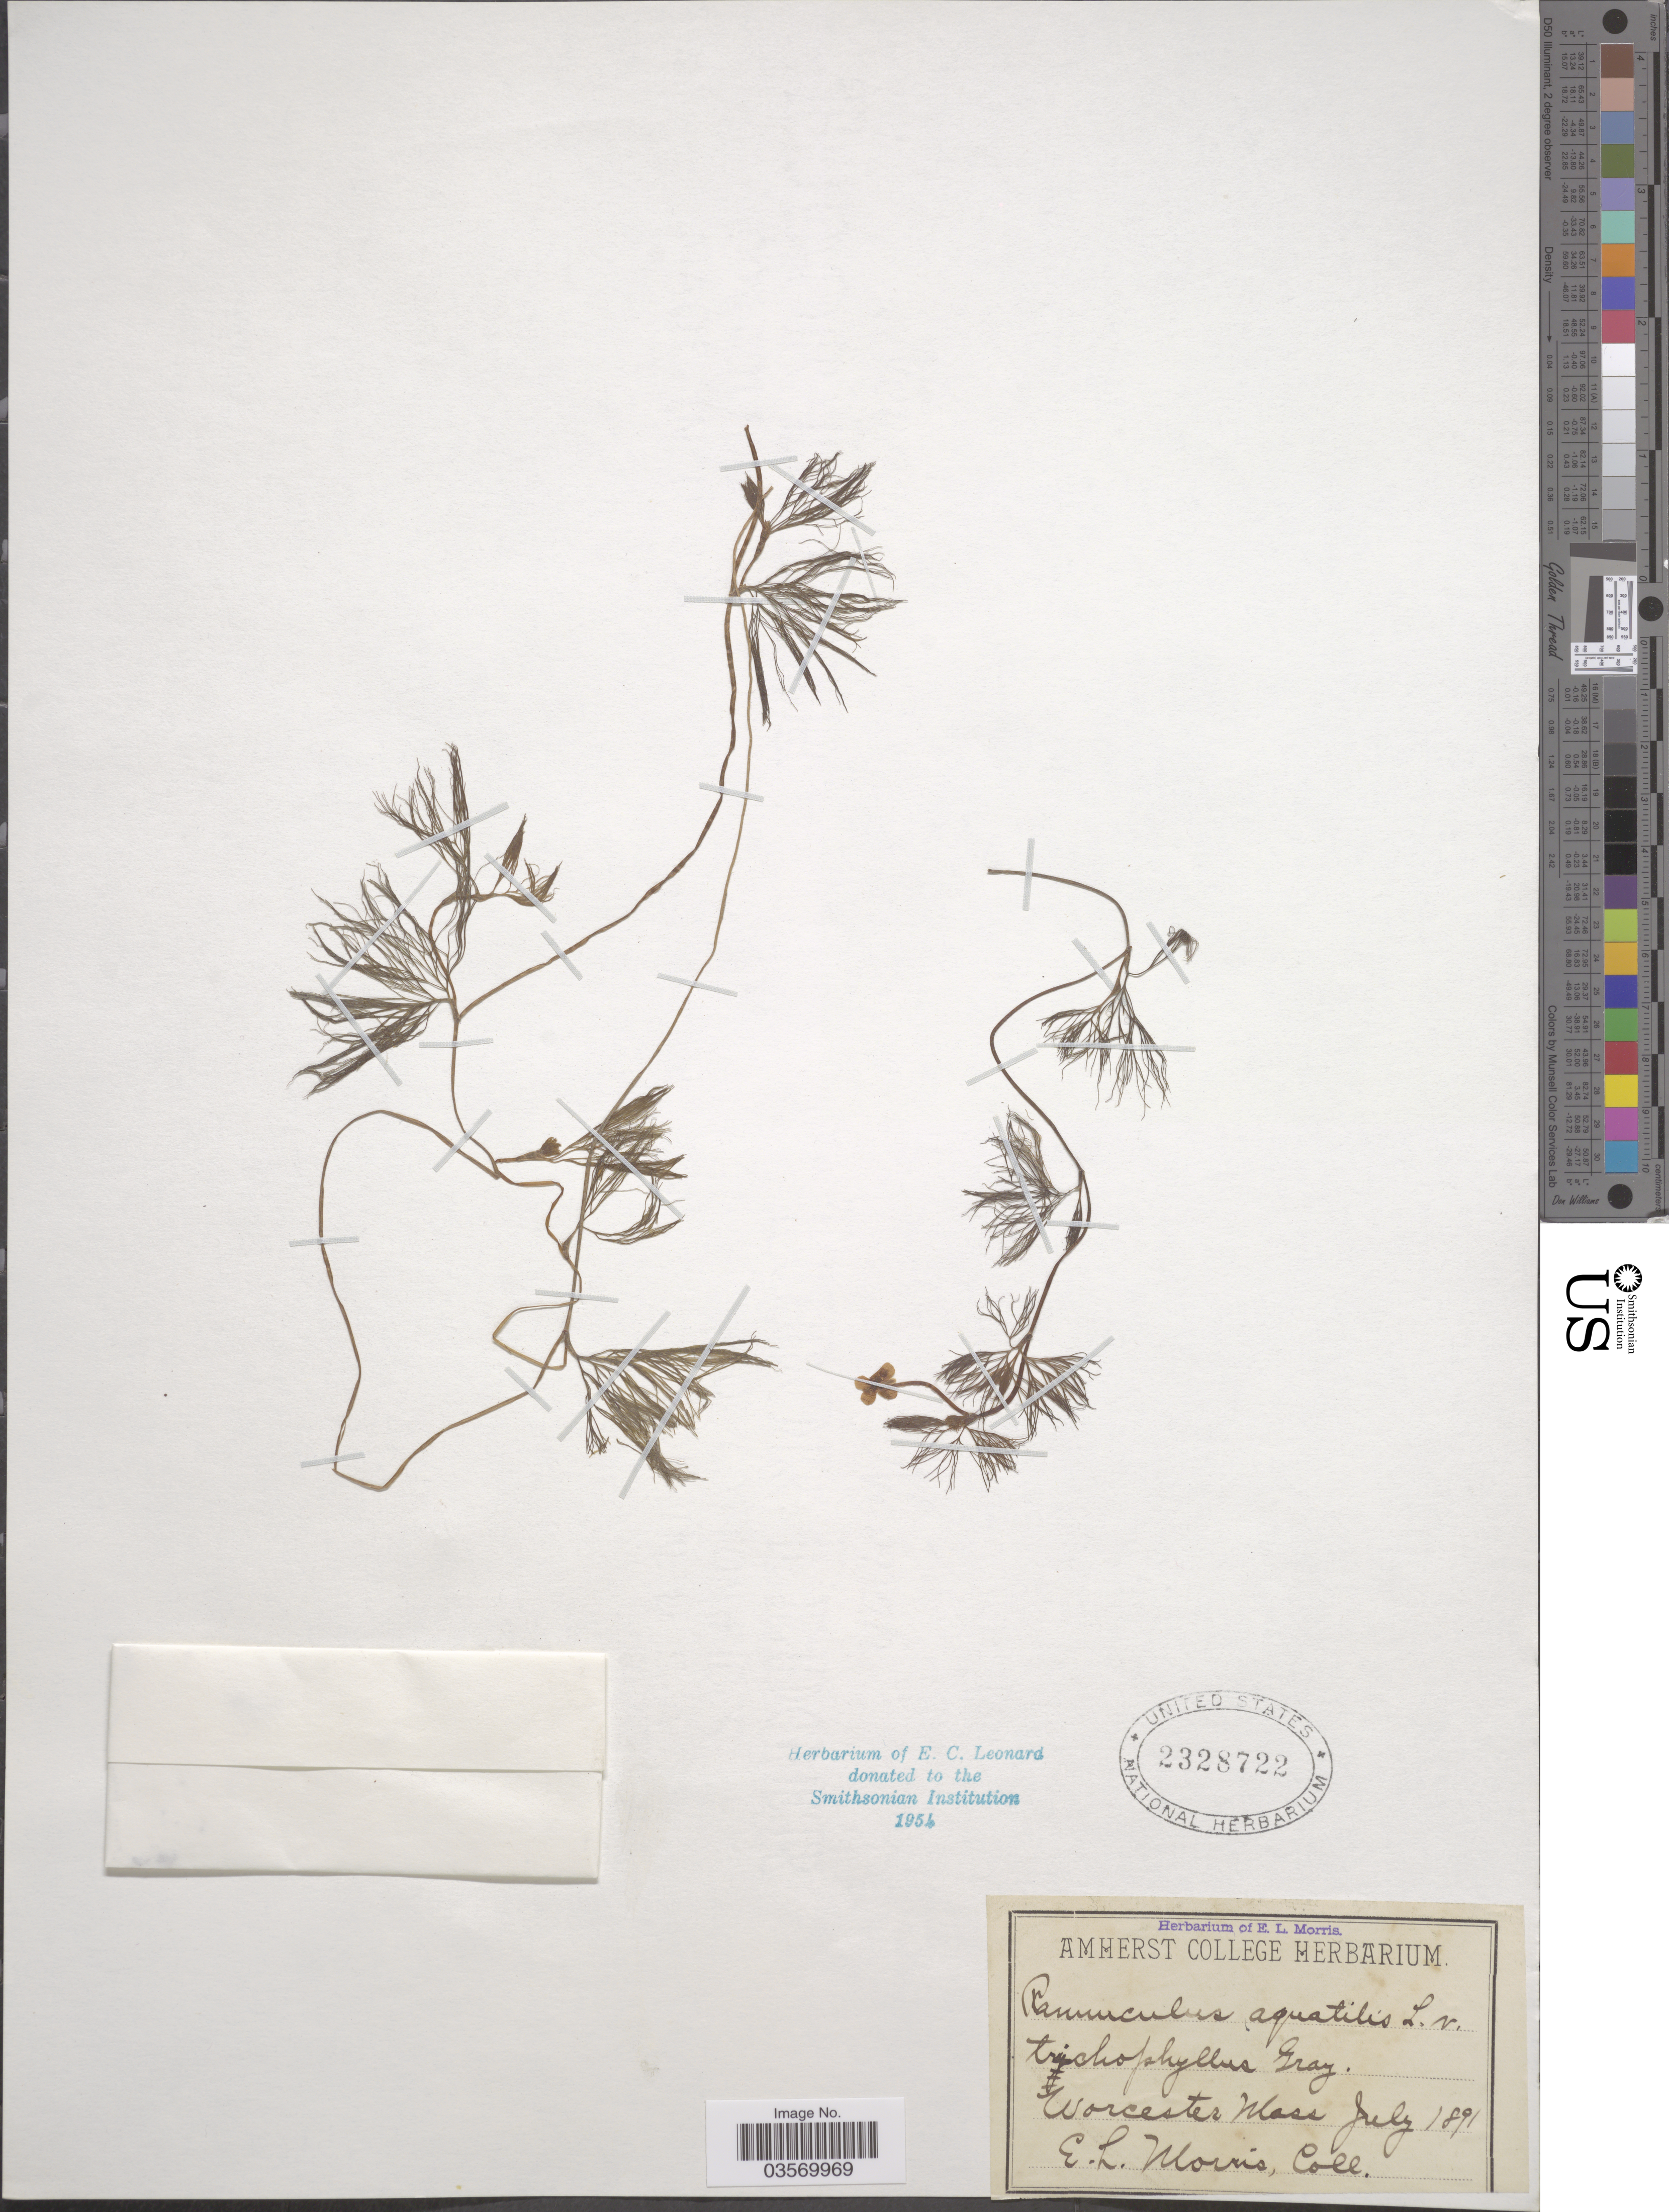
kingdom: Plantae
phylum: Tracheophyta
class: Magnoliopsida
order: Ranunculales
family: Ranunculaceae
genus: Ranunculus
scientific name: Ranunculus trichophyllus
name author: Chaix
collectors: E. Morris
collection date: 1891-07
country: United States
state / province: Massachusetts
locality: Worcester.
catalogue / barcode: US 2328722